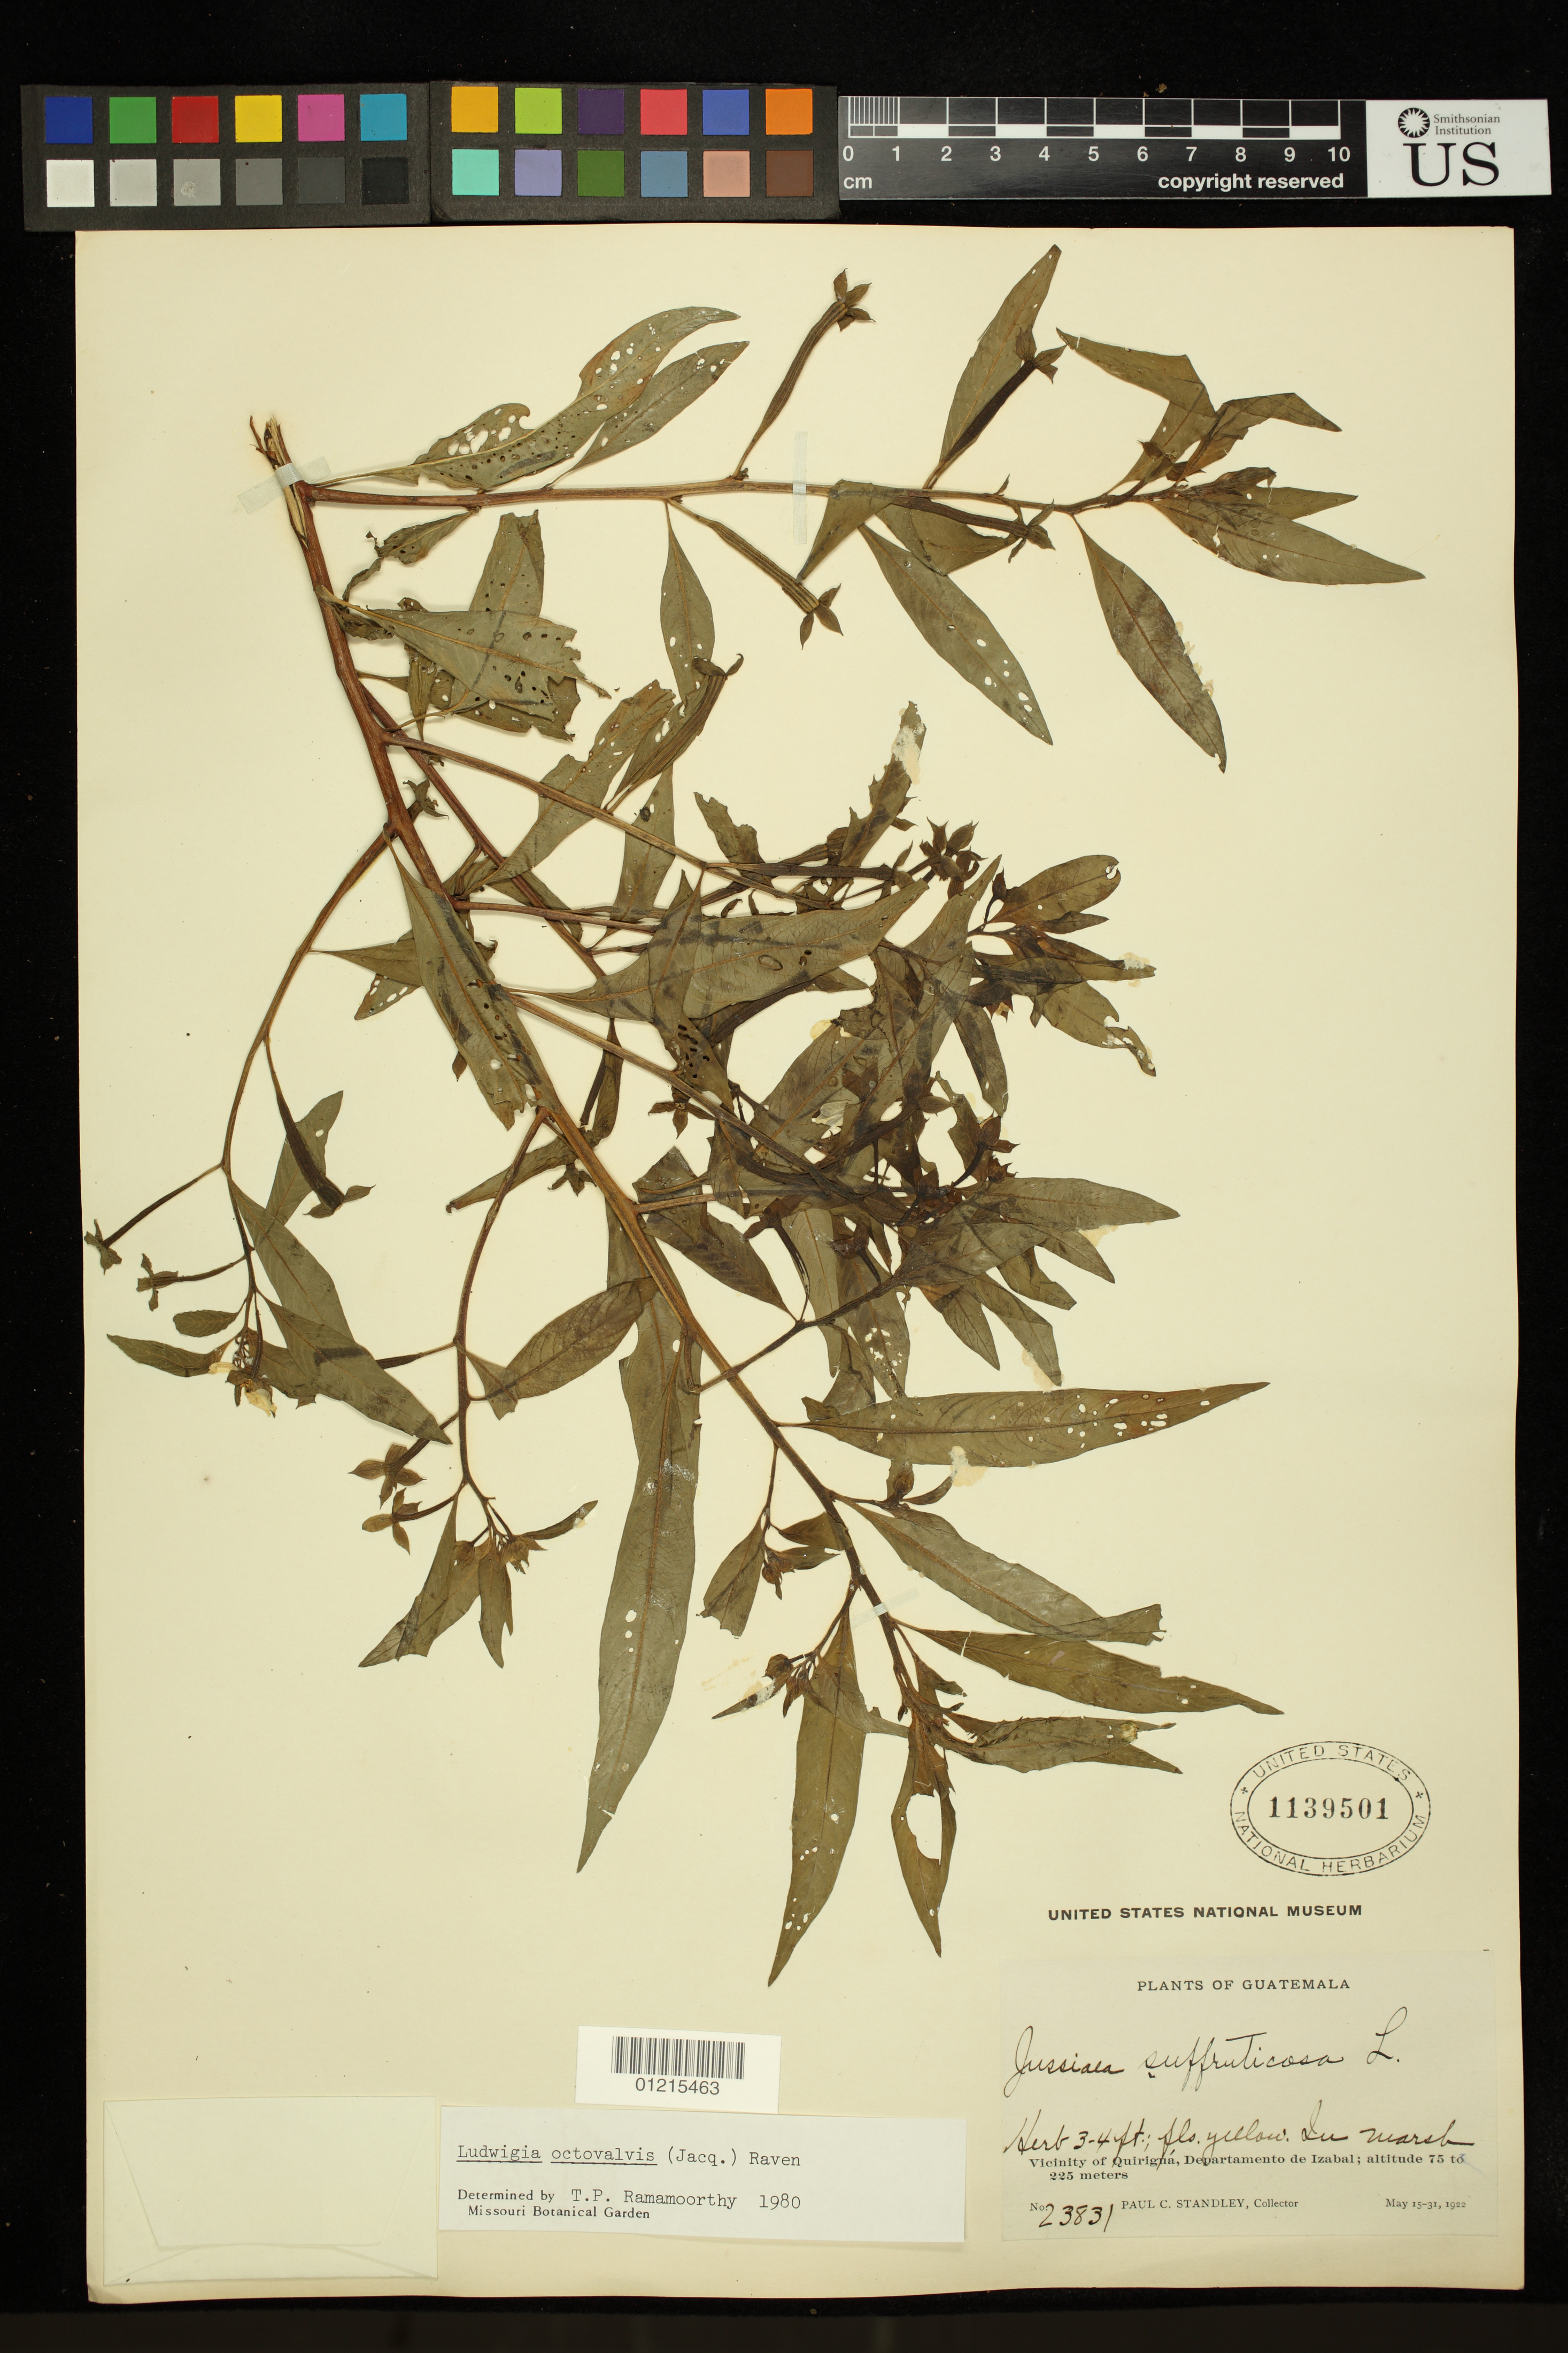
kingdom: Plantae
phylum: Tracheophyta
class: Magnoliopsida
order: Myrtales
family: Onagraceae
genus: Ludwigia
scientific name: Ludwigia octovalvis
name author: (Jacq.) P.H. Raven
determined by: Ramamoorthy, T. P.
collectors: P. C. Standley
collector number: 23831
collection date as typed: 15 May 1922 to 31 Mar 1922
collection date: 1922-03-31/1922-05-15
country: Guatemala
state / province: Izabal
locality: Vicinity of Quiriguá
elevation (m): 75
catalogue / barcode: US 1139501